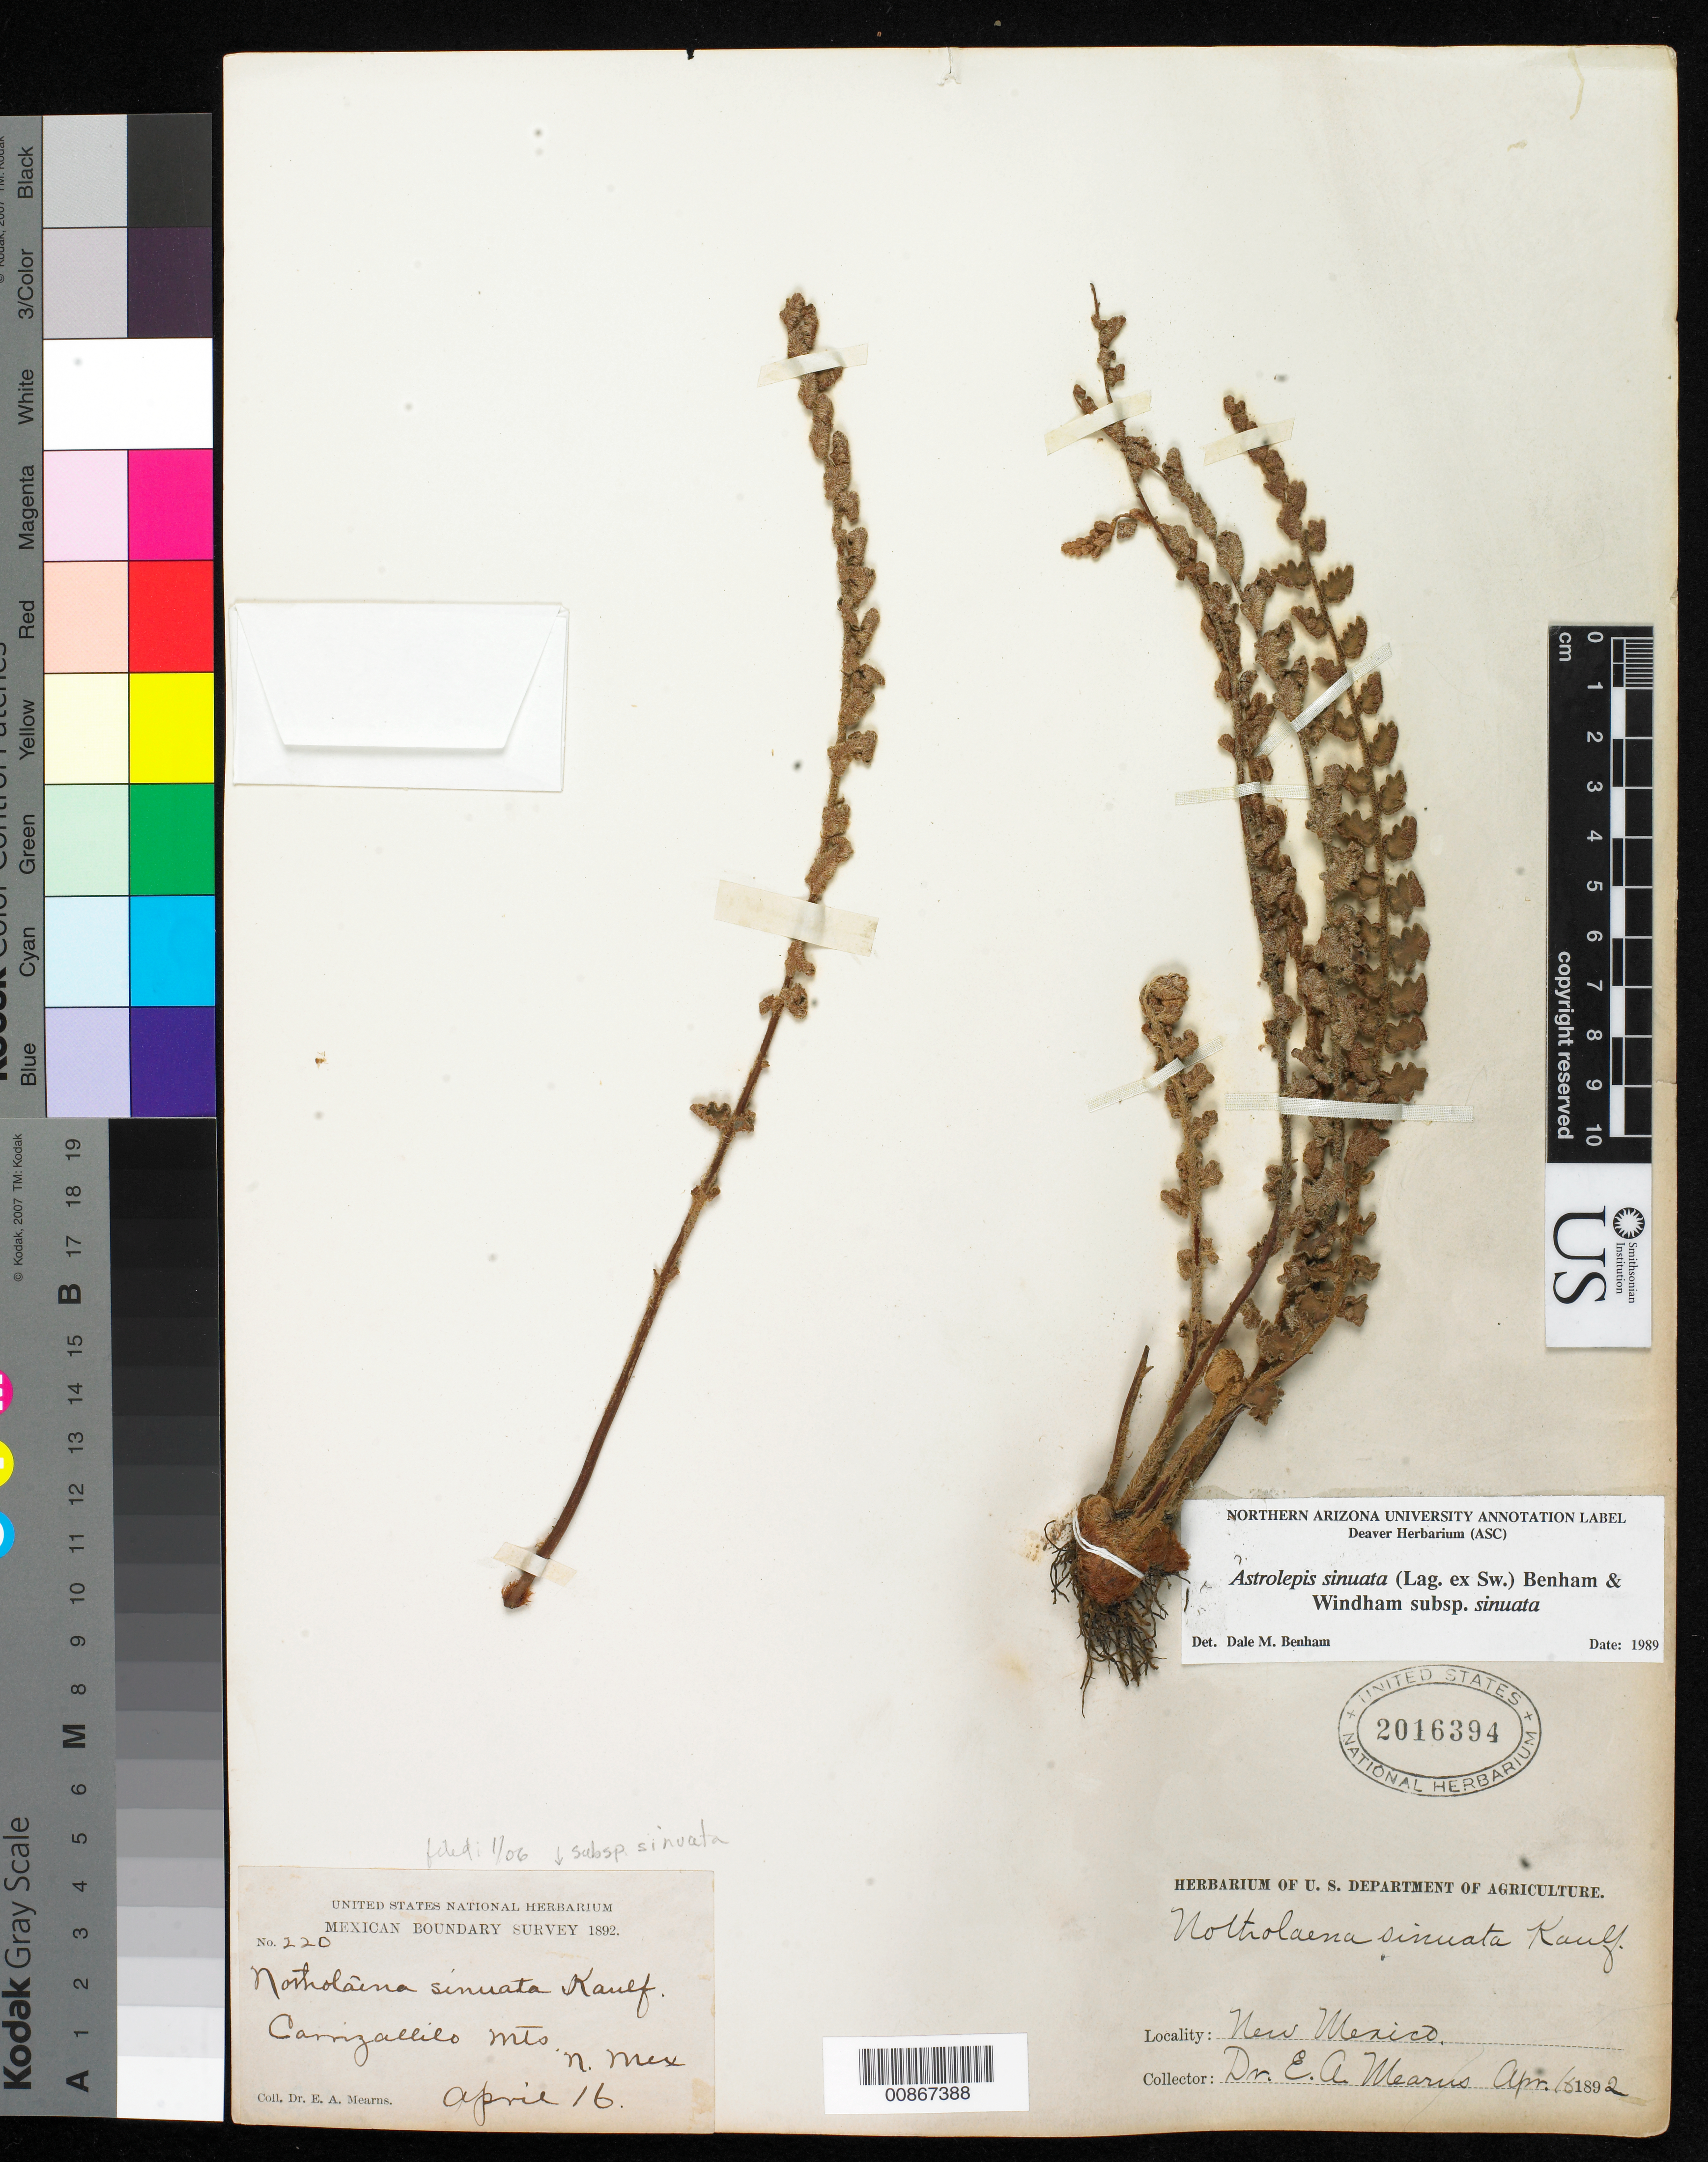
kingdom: Plantae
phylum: Tracheophyta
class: Polypodiopsida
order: Polypodiales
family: Pteridaceae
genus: Notholaena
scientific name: Notholaena sinuata var. sinuata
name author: (Lag. ex Sw.) Kaulf.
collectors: E. A. Mearns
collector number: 220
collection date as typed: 16 Apr 1892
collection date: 1892-04-16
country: United States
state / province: New Mexico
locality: Carrizalillo Mts., New Mexico.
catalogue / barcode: US 2016394